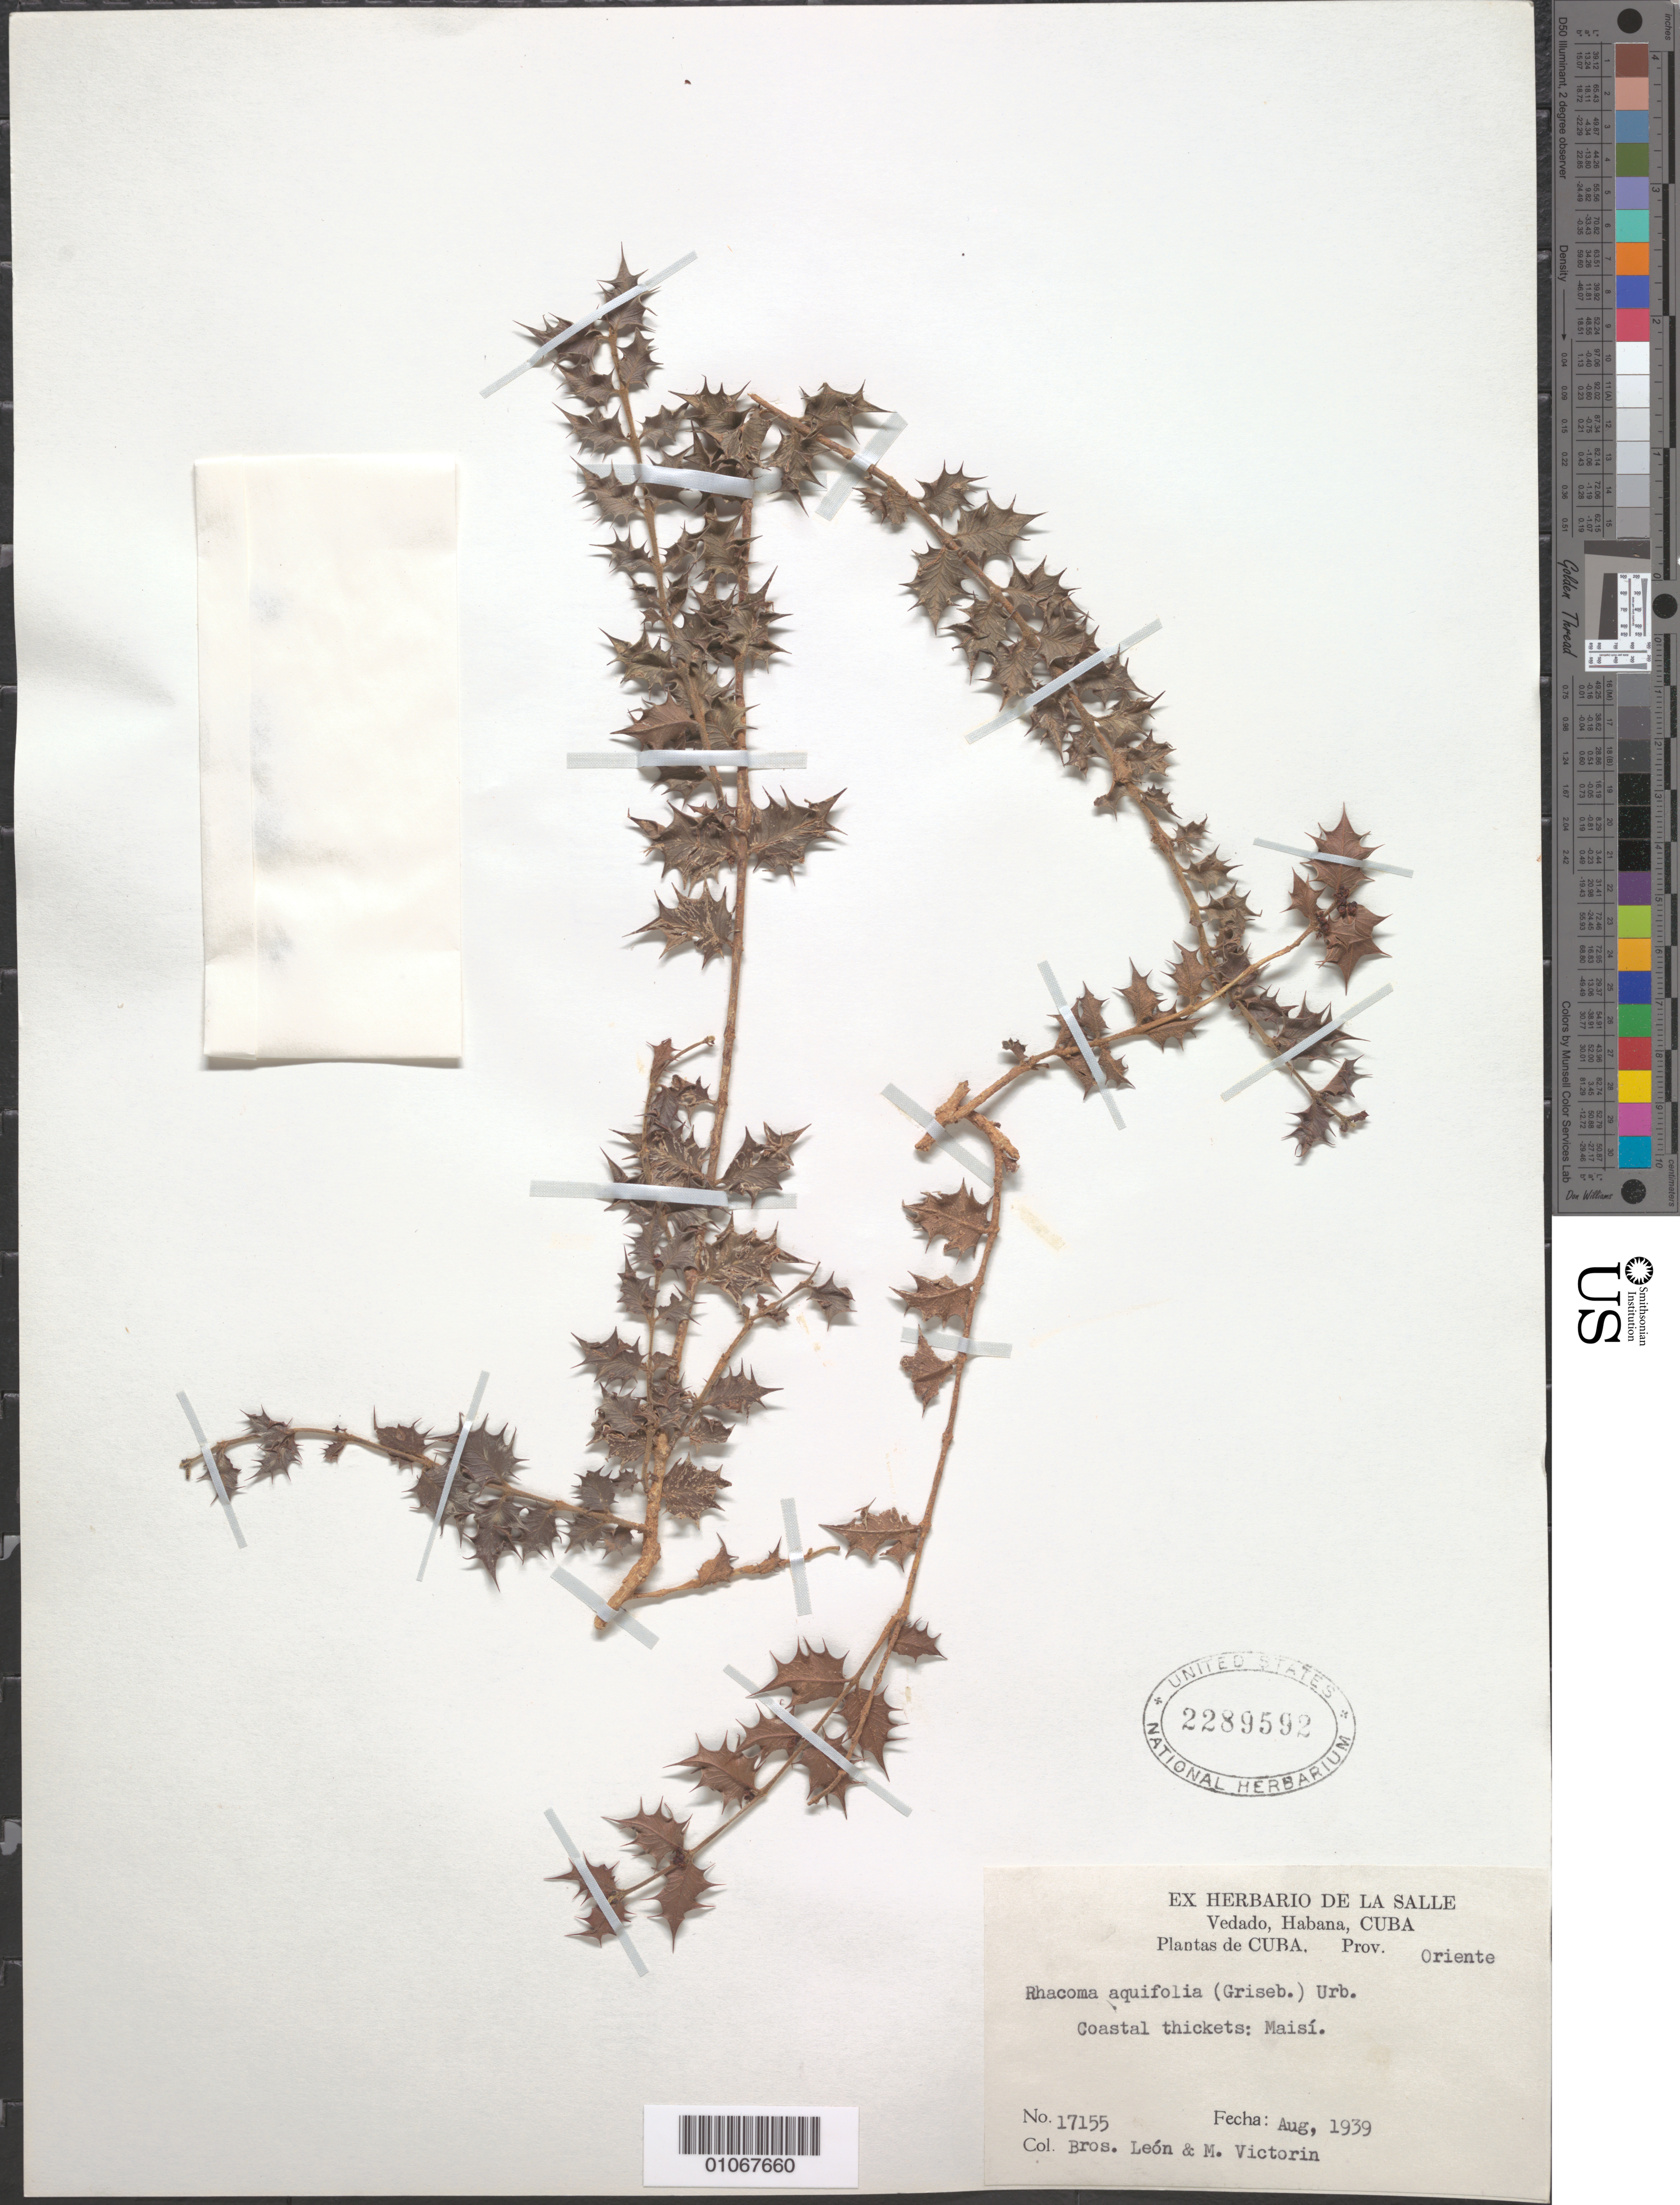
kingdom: Plantae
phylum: Tracheophyta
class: Magnoliopsida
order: Celastrales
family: Celastraceae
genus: Crossopetalum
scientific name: Crossopetalum aquifolium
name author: (Griseb.) Hitchc.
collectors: Bro. León & F. Victorin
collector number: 17155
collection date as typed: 01 Aug 1939 to 31 Aug 1939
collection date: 1939-08-01/1939-08-31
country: Cuba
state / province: Oriente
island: Cuba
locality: Coastal thickets: maisi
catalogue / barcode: US 2289592